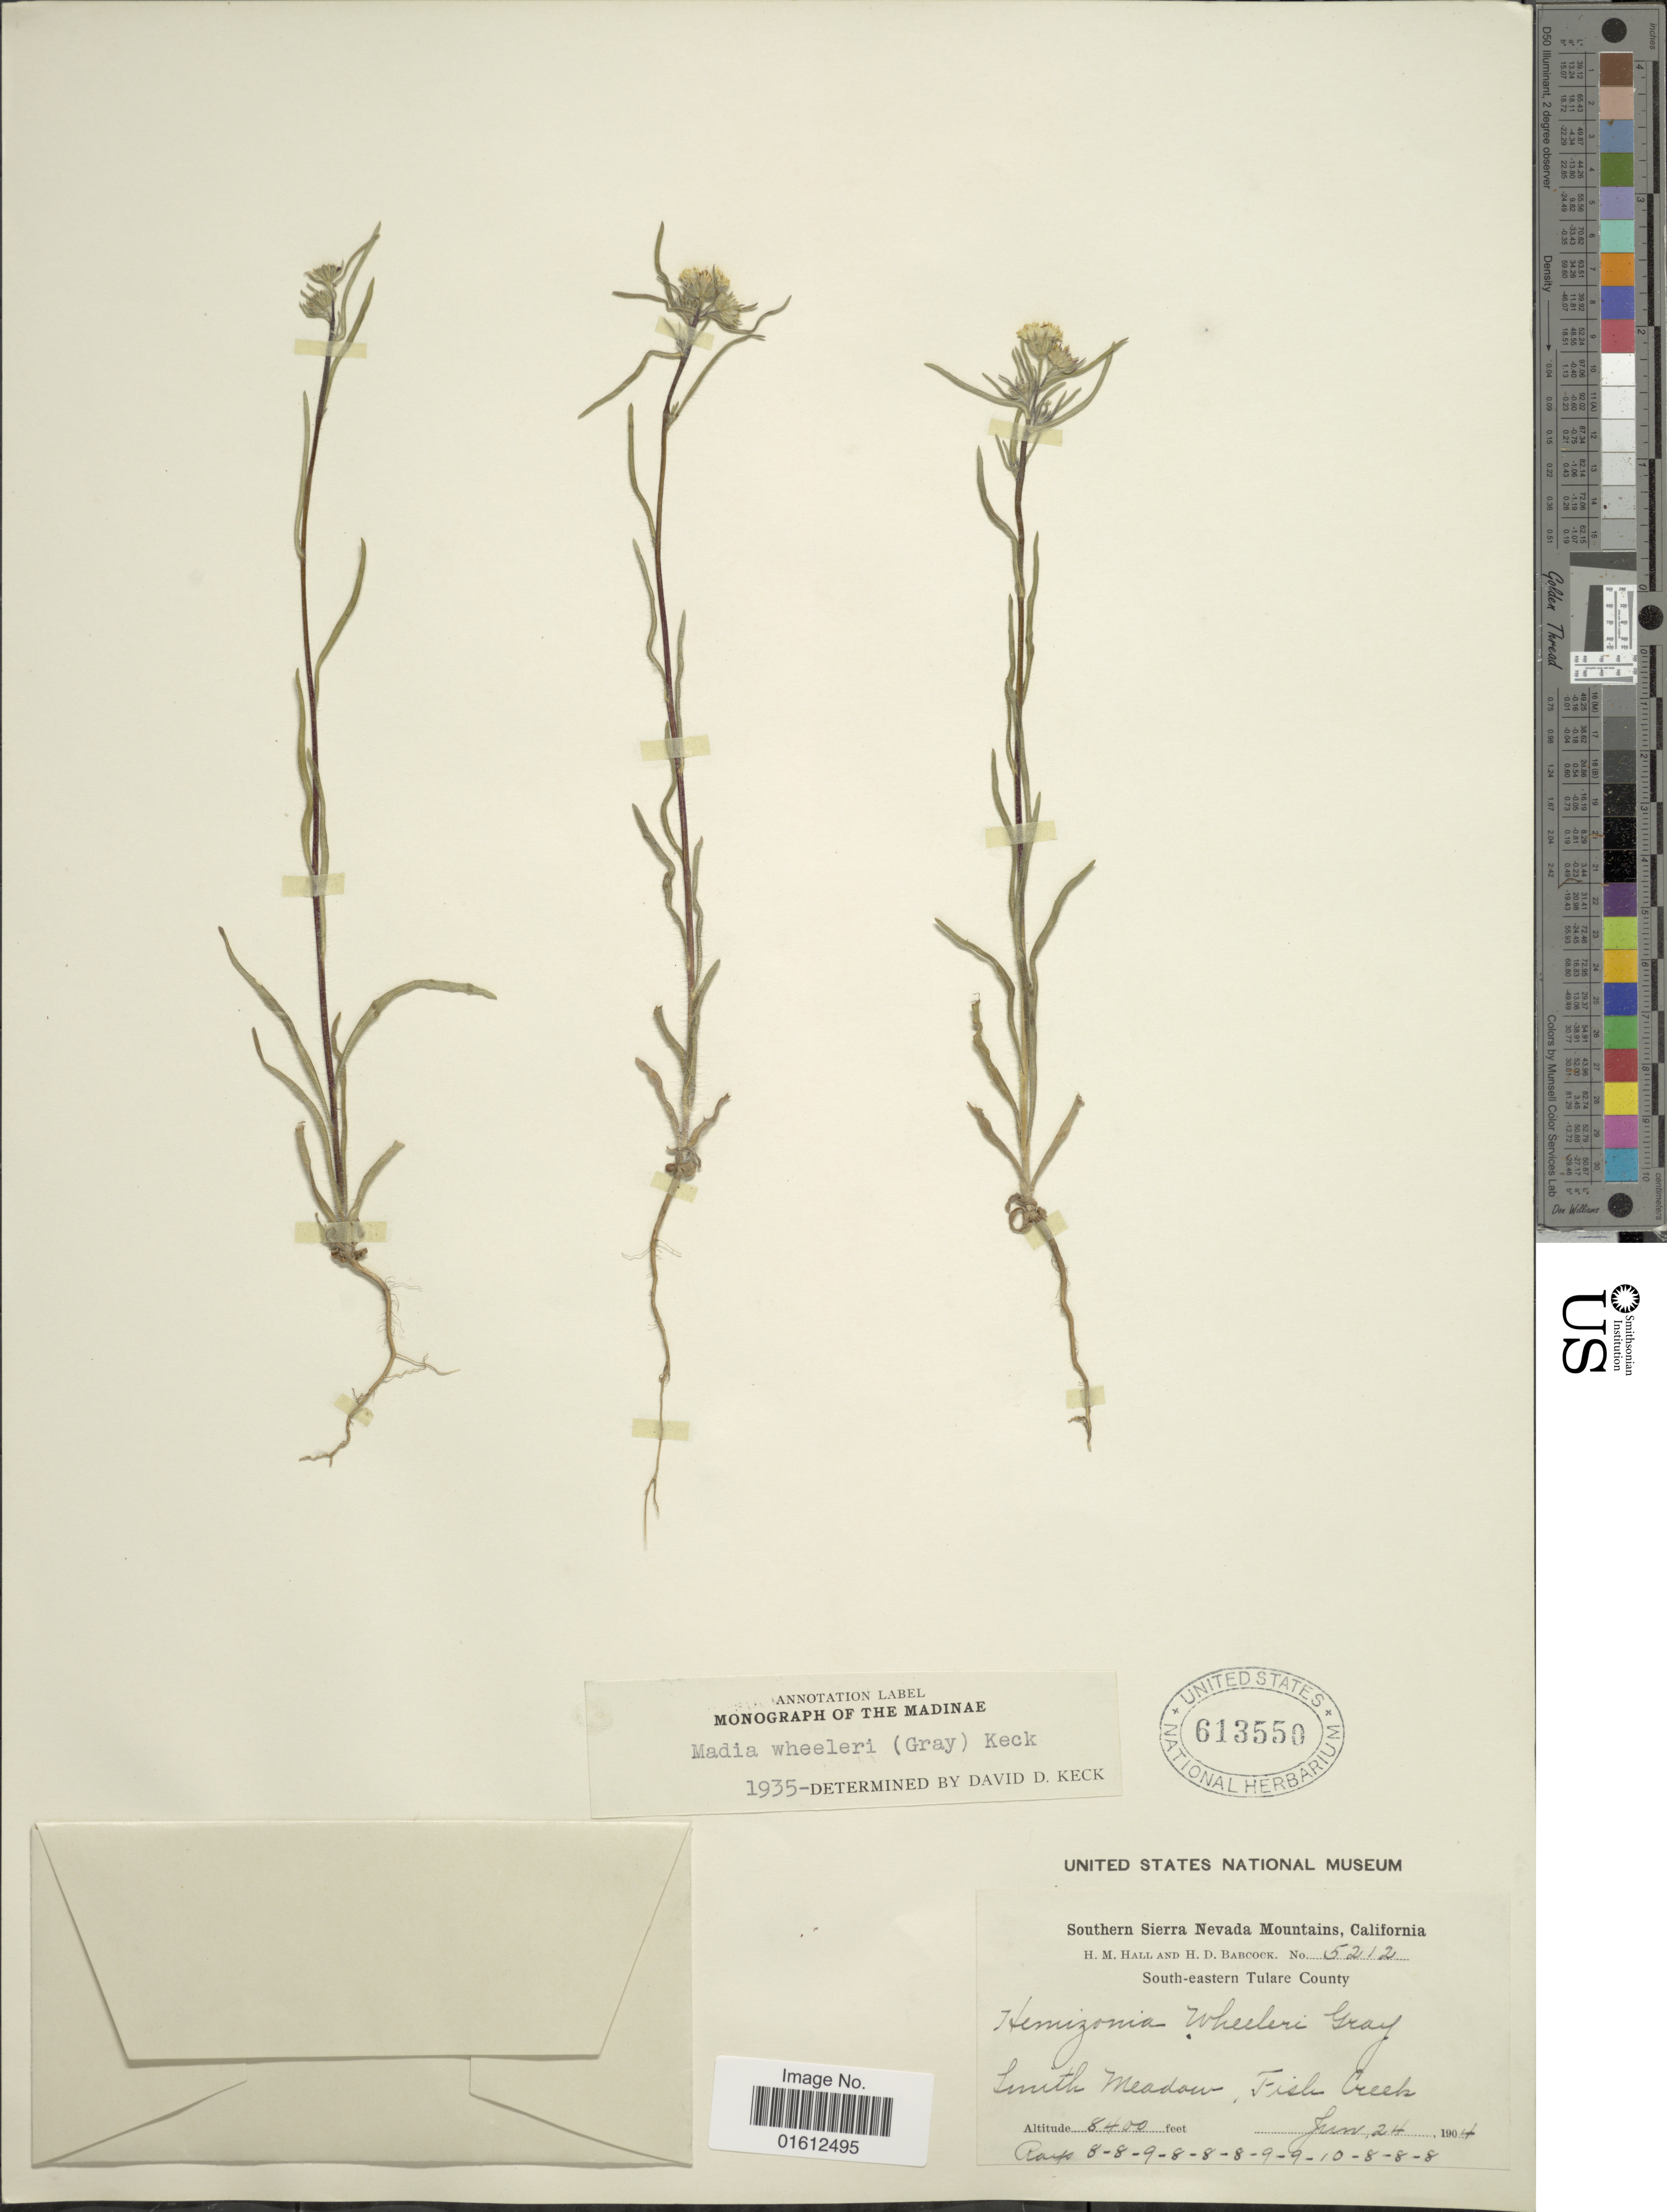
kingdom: Plantae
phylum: Tracheophyta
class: Magnoliopsida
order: Asterales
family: Asteraceae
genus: Madia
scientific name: Madia elegans subsp. wheeleri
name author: (A. Gray) D.D. Keck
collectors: H. M. Hall & H. Babcock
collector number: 5212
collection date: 1904-06-24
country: United States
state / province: California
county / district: Tulare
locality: Southern Sierra Nevada Mountains. South-eastern Tulare County. Smith Meadow, Fish Creek.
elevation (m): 2560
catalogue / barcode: US 613550